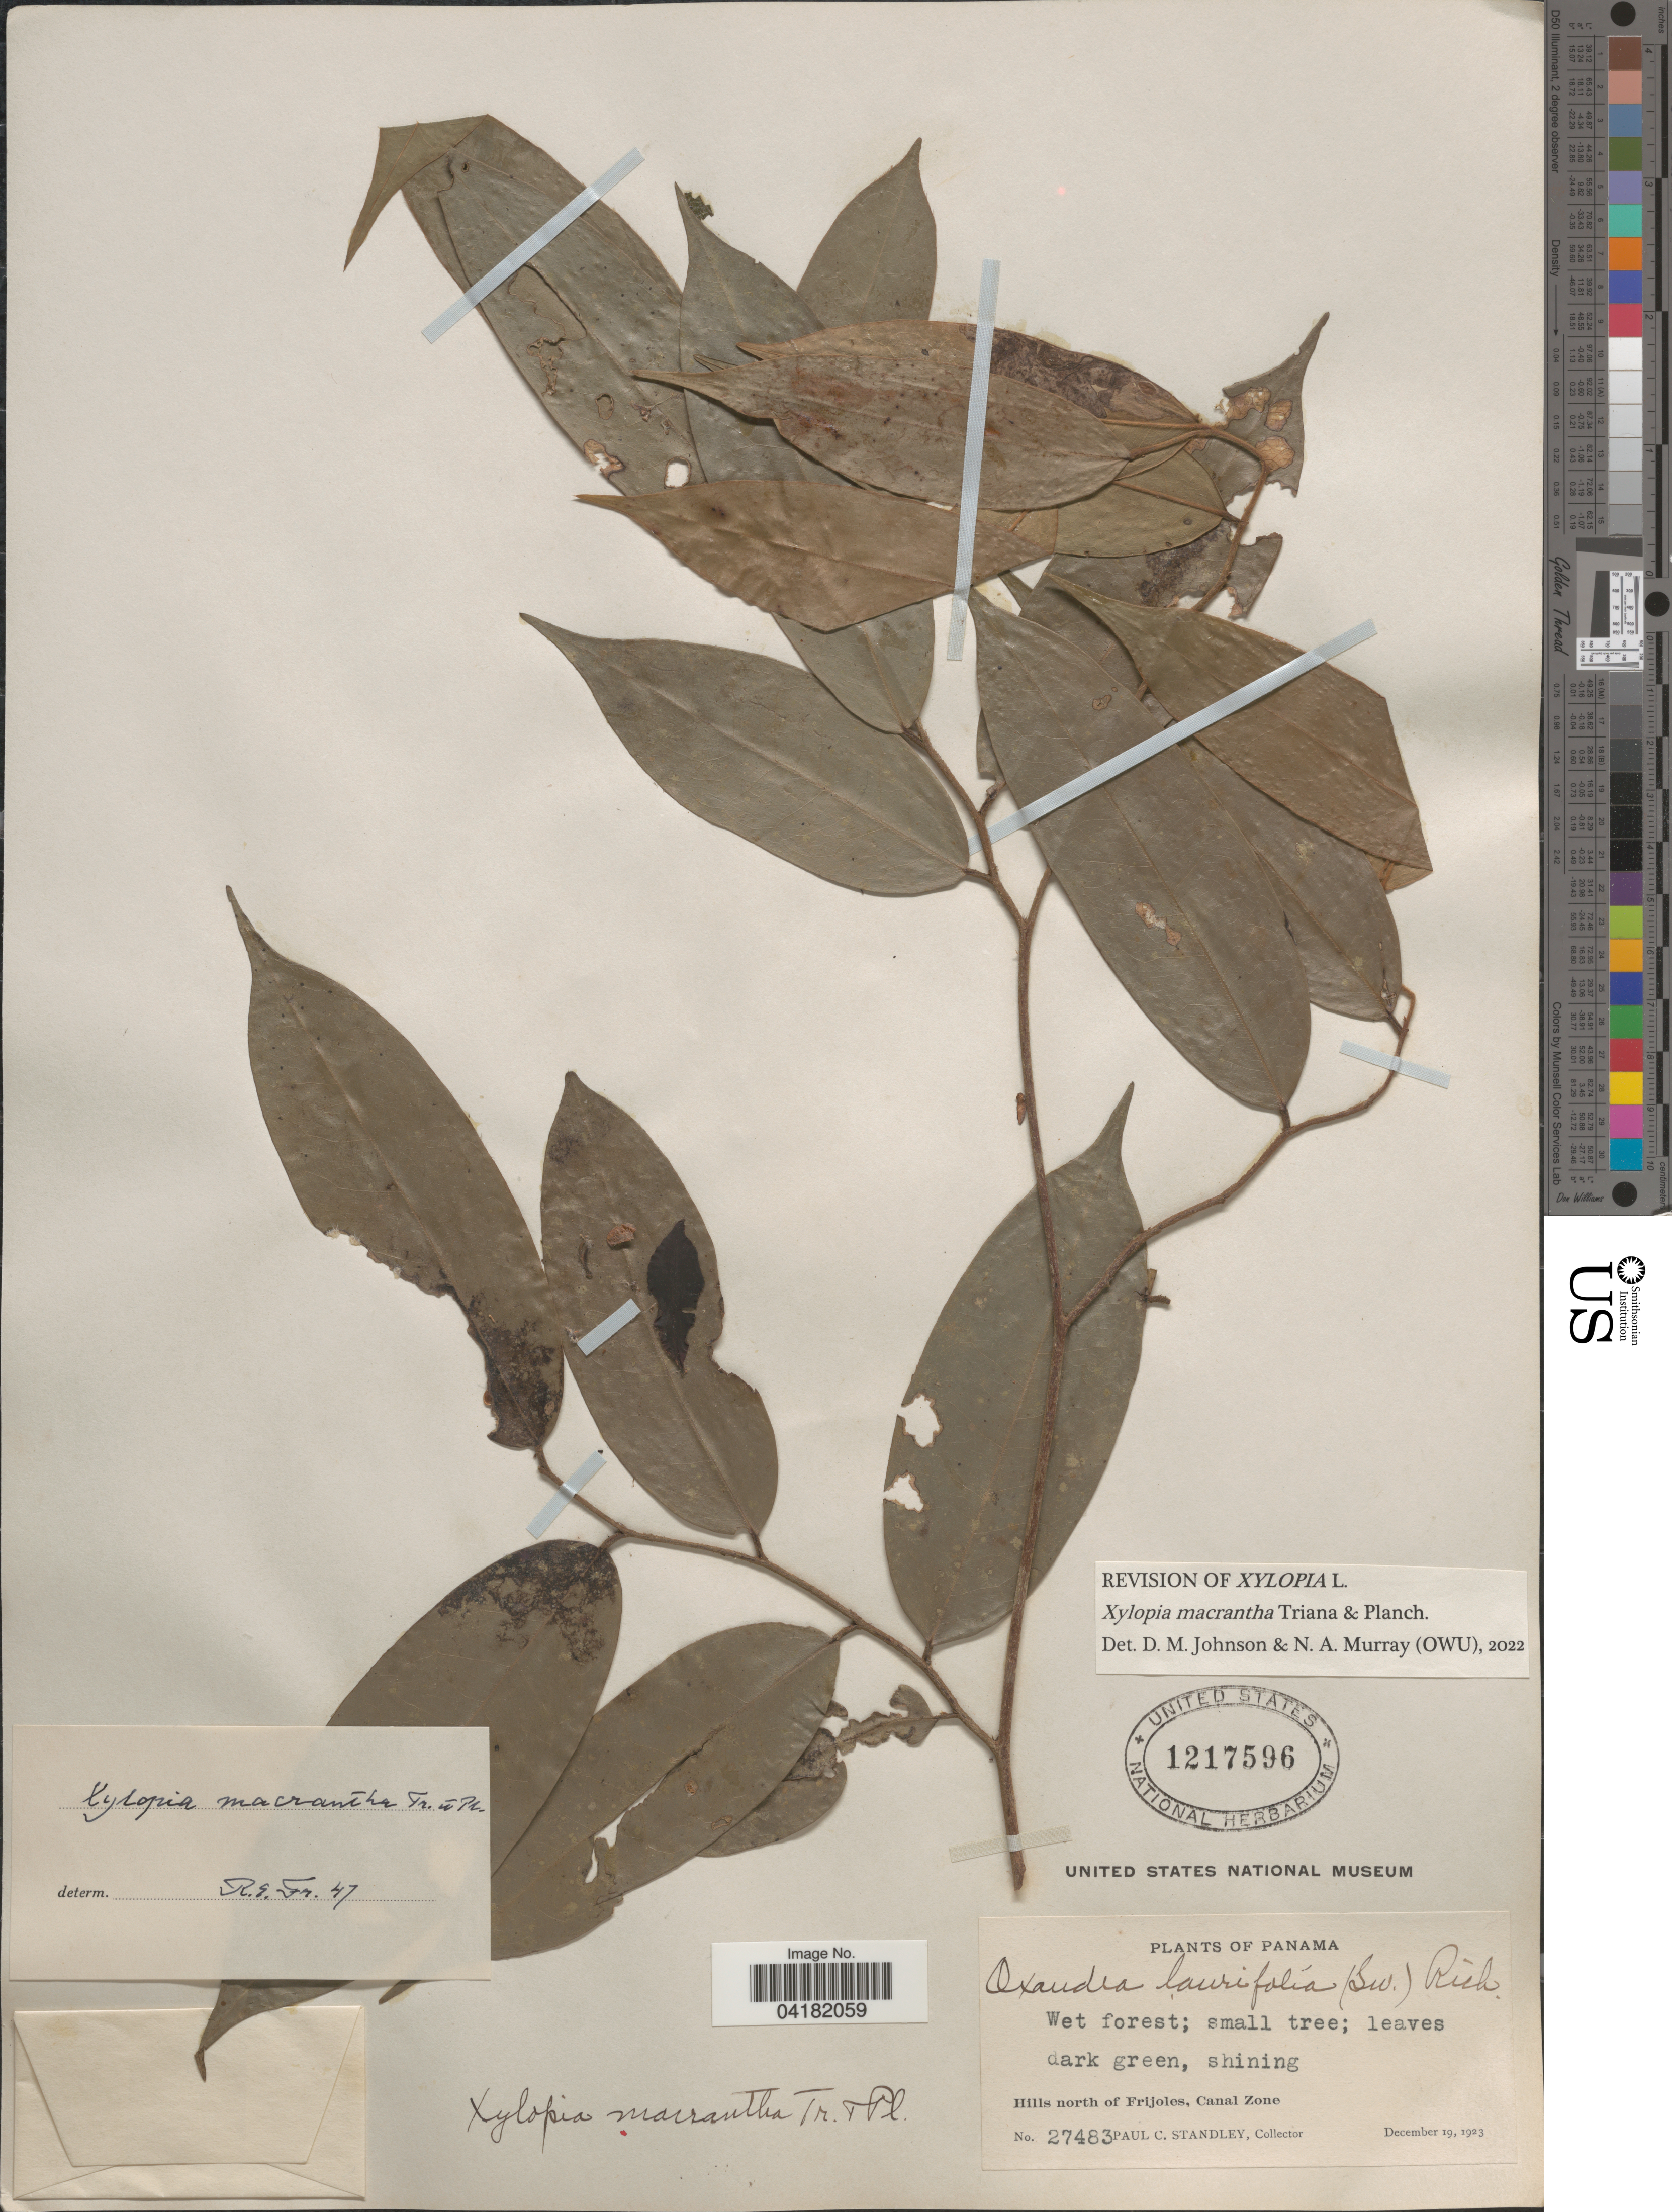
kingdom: Plantae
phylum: Tracheophyta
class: Magnoliopsida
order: Magnoliales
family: Annonaceae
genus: Xylopia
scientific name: Xylopia macrantha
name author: Planch. & Triana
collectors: P. C. Standley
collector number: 27483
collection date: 1923-12-19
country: Panama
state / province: Colón / Panamá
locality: Hills north of Frijoles, Canal Zone.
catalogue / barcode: US 1217596